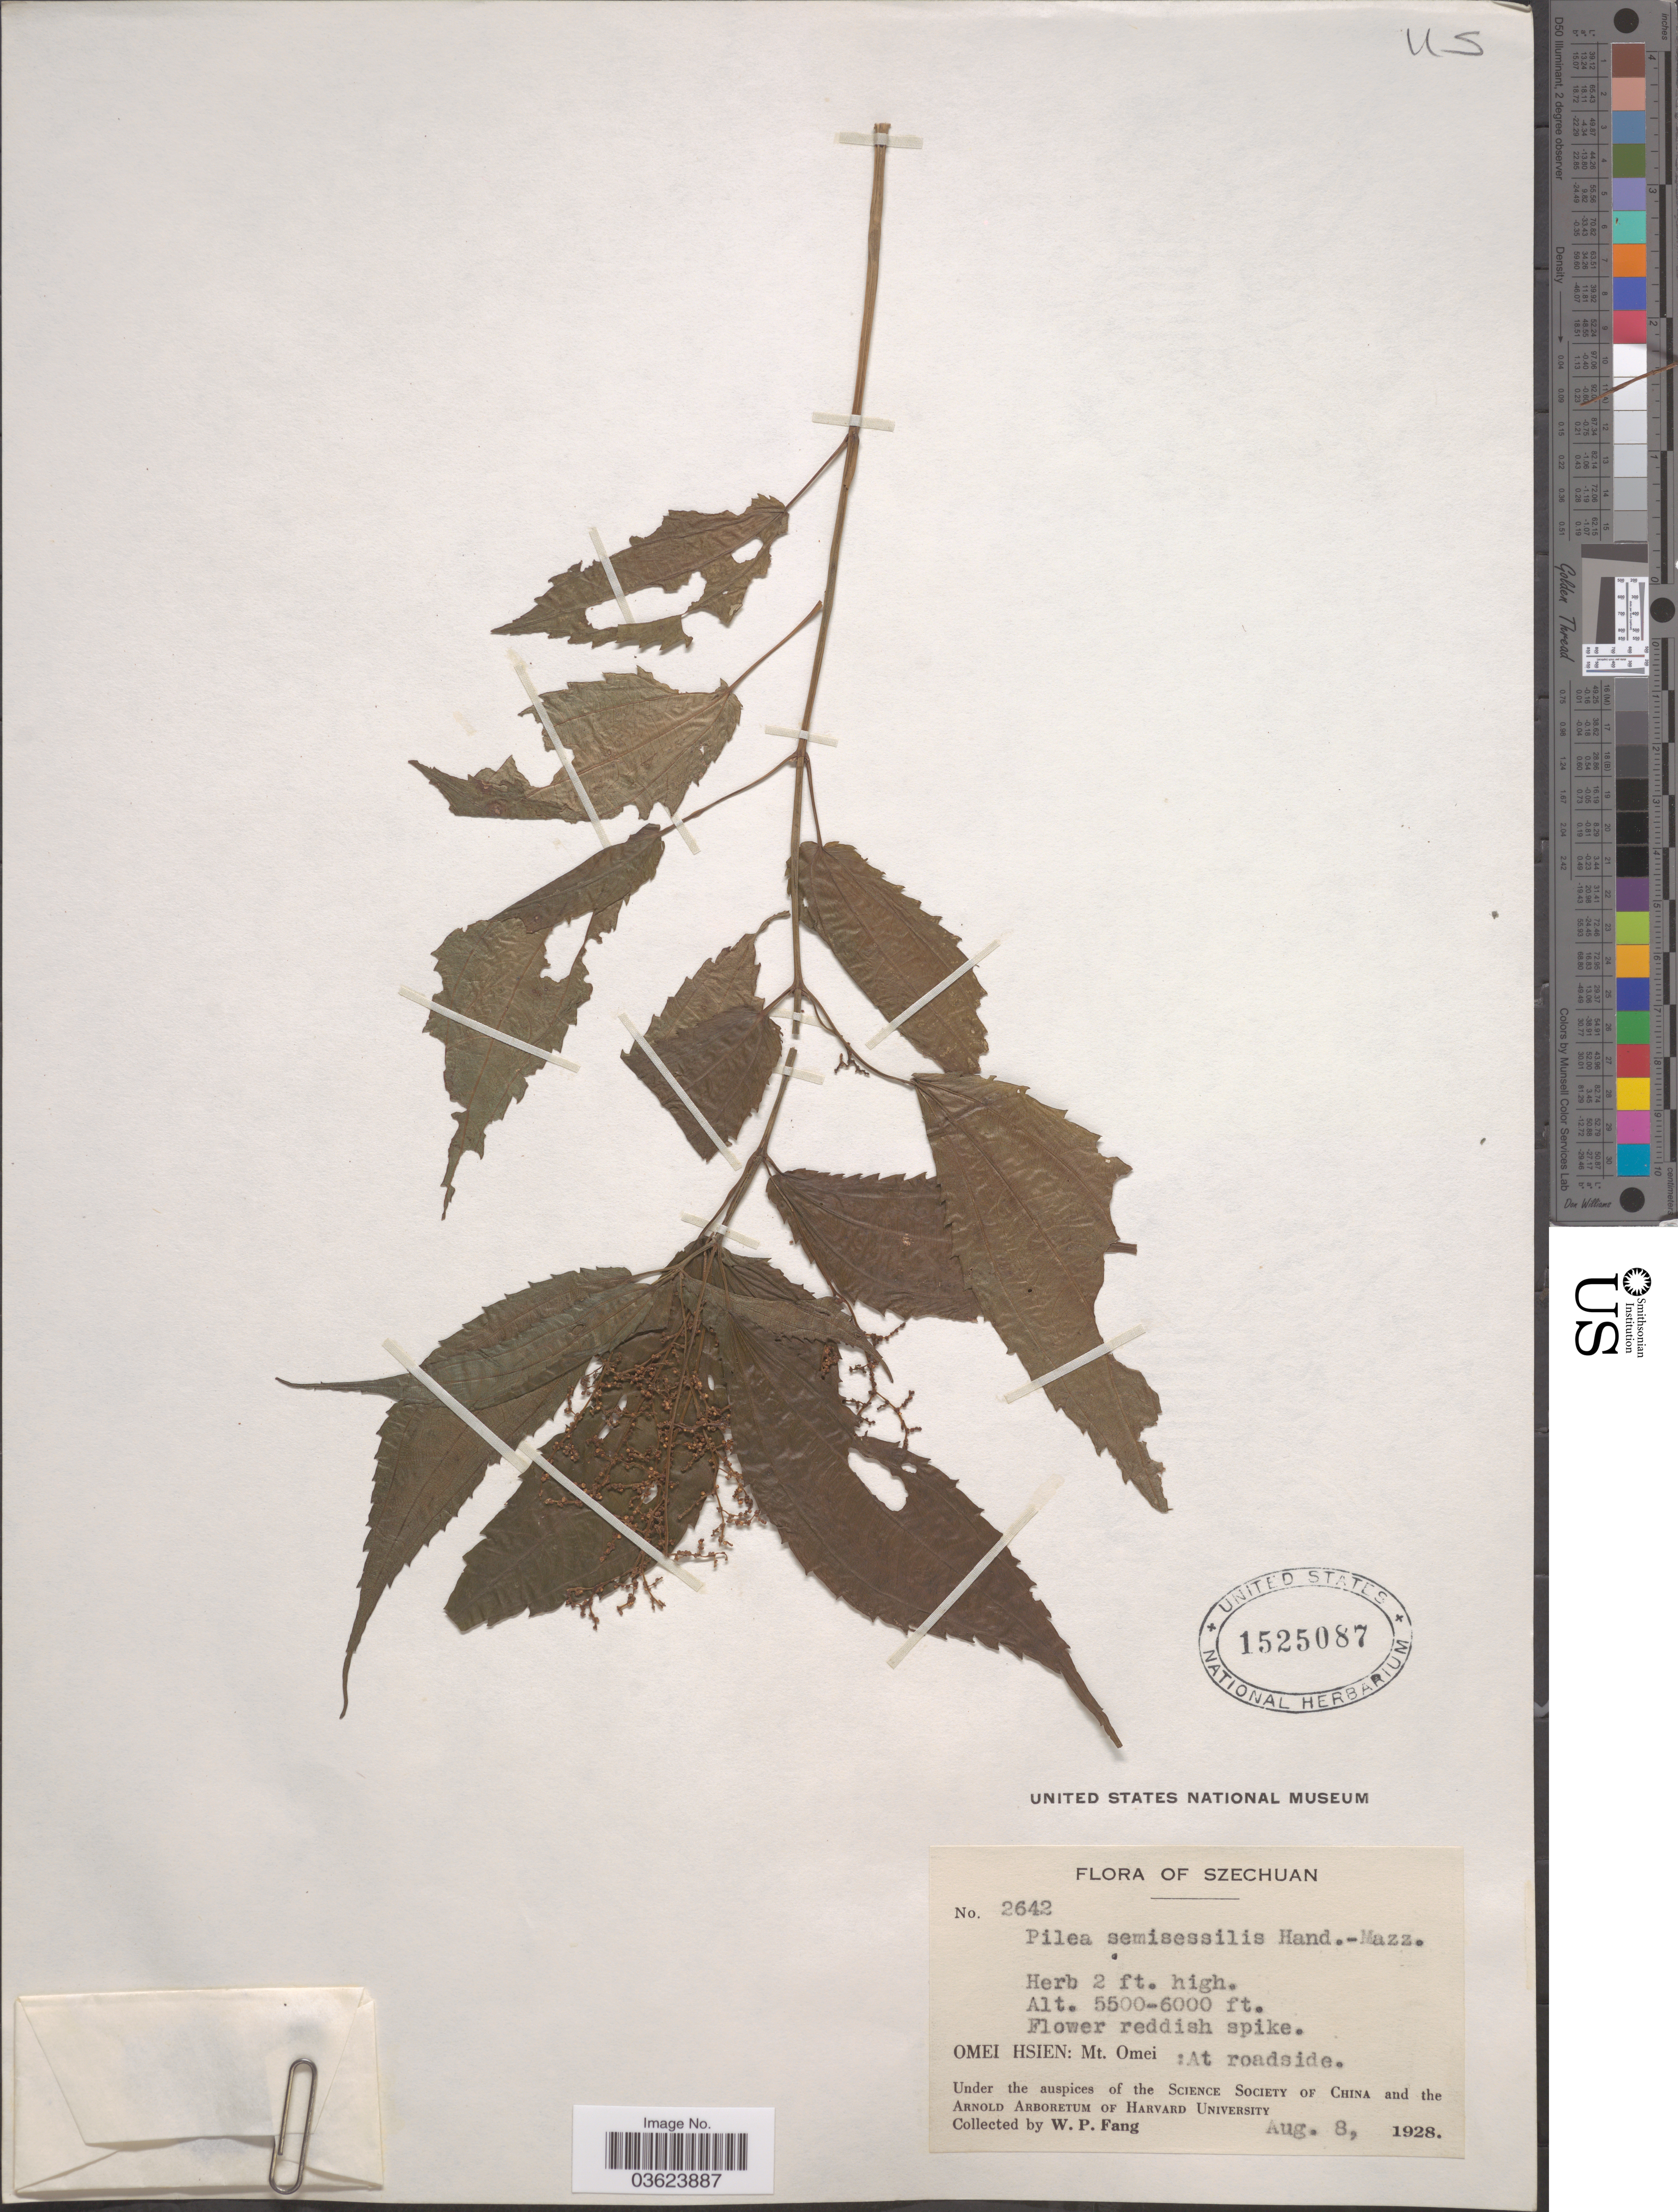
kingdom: Plantae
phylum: Tracheophyta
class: Magnoliopsida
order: Rosales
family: Urticaceae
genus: Pilea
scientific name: Pilea semisessilis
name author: Hand.-Mazz.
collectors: W. P. Fang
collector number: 2642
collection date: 1928-08-08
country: China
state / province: Sichuan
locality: Szechuan. Omei Hsien: Mt. Omei.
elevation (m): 1676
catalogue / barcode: US 1525087